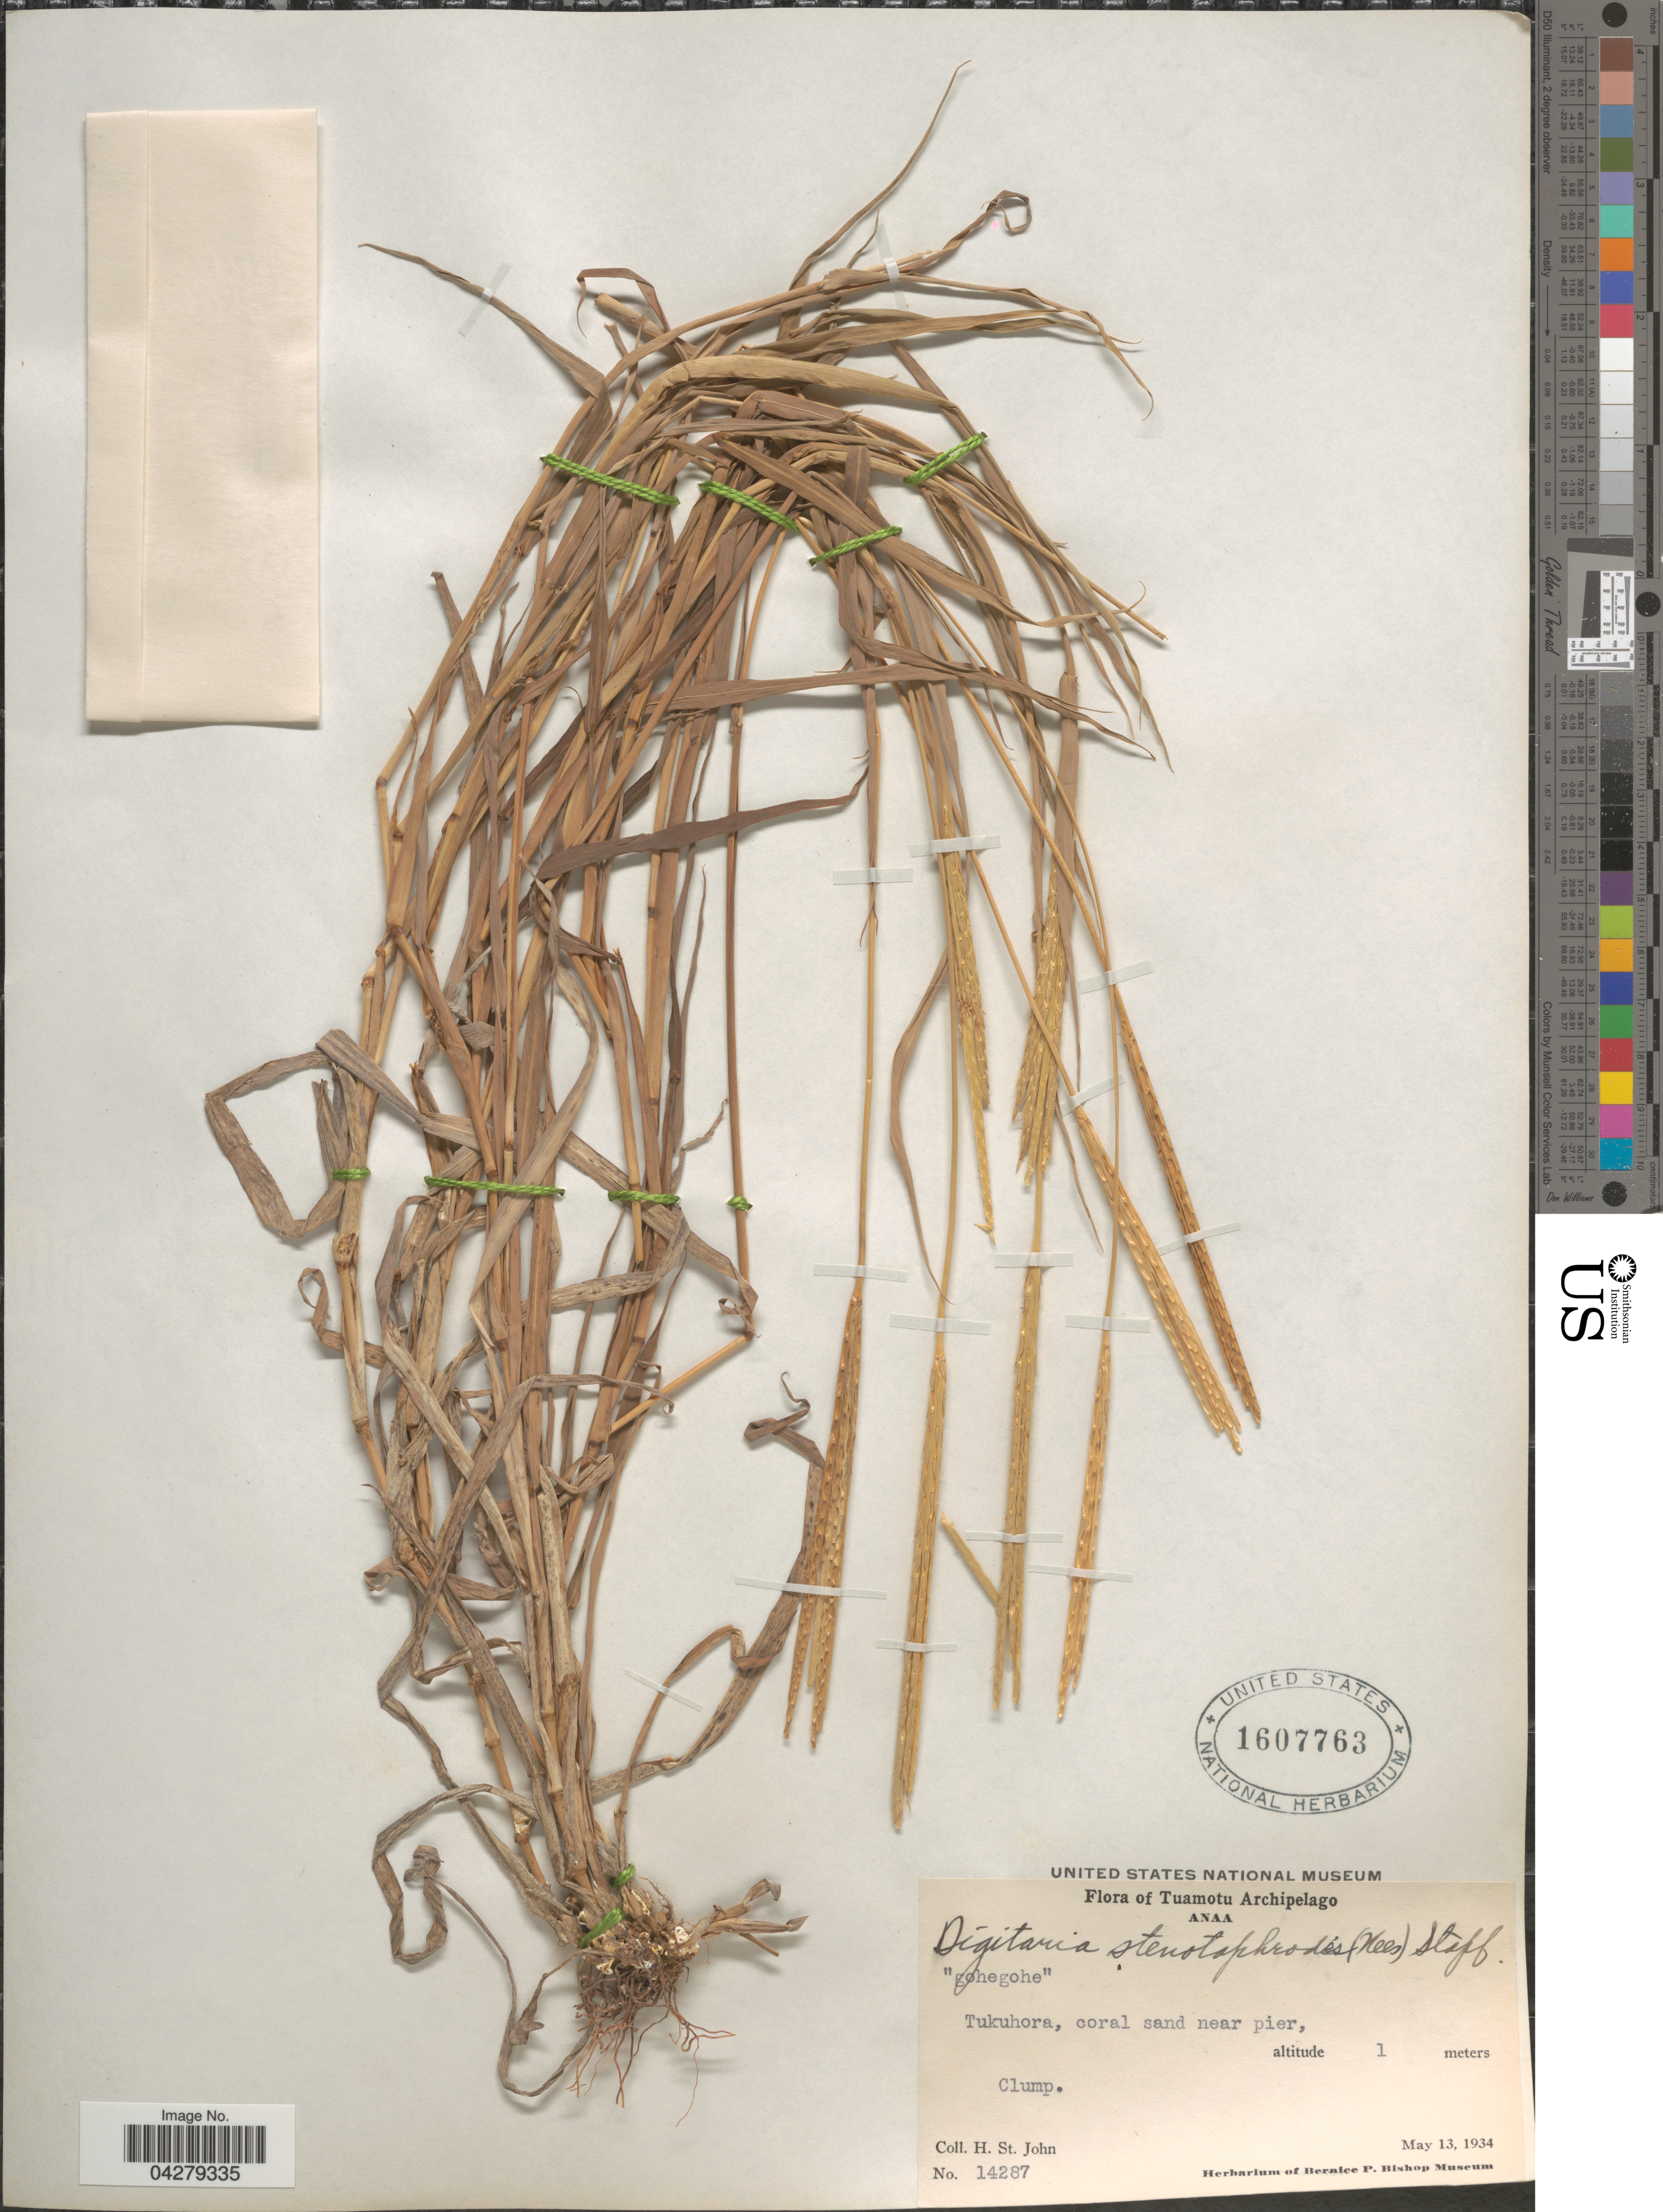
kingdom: Plantae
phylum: Tracheophyta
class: Liliopsida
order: Poales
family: Poaceae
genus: Digitaria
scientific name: Digitaria stenotaphrodes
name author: (Steud.) Stapf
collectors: H. St. John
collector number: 14287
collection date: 1934-05-13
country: French Polynesia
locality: Tuamotu Archipelago. Anaa. Tukuhora, coral sand near pier, Clump.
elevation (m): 1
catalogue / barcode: US 1607763